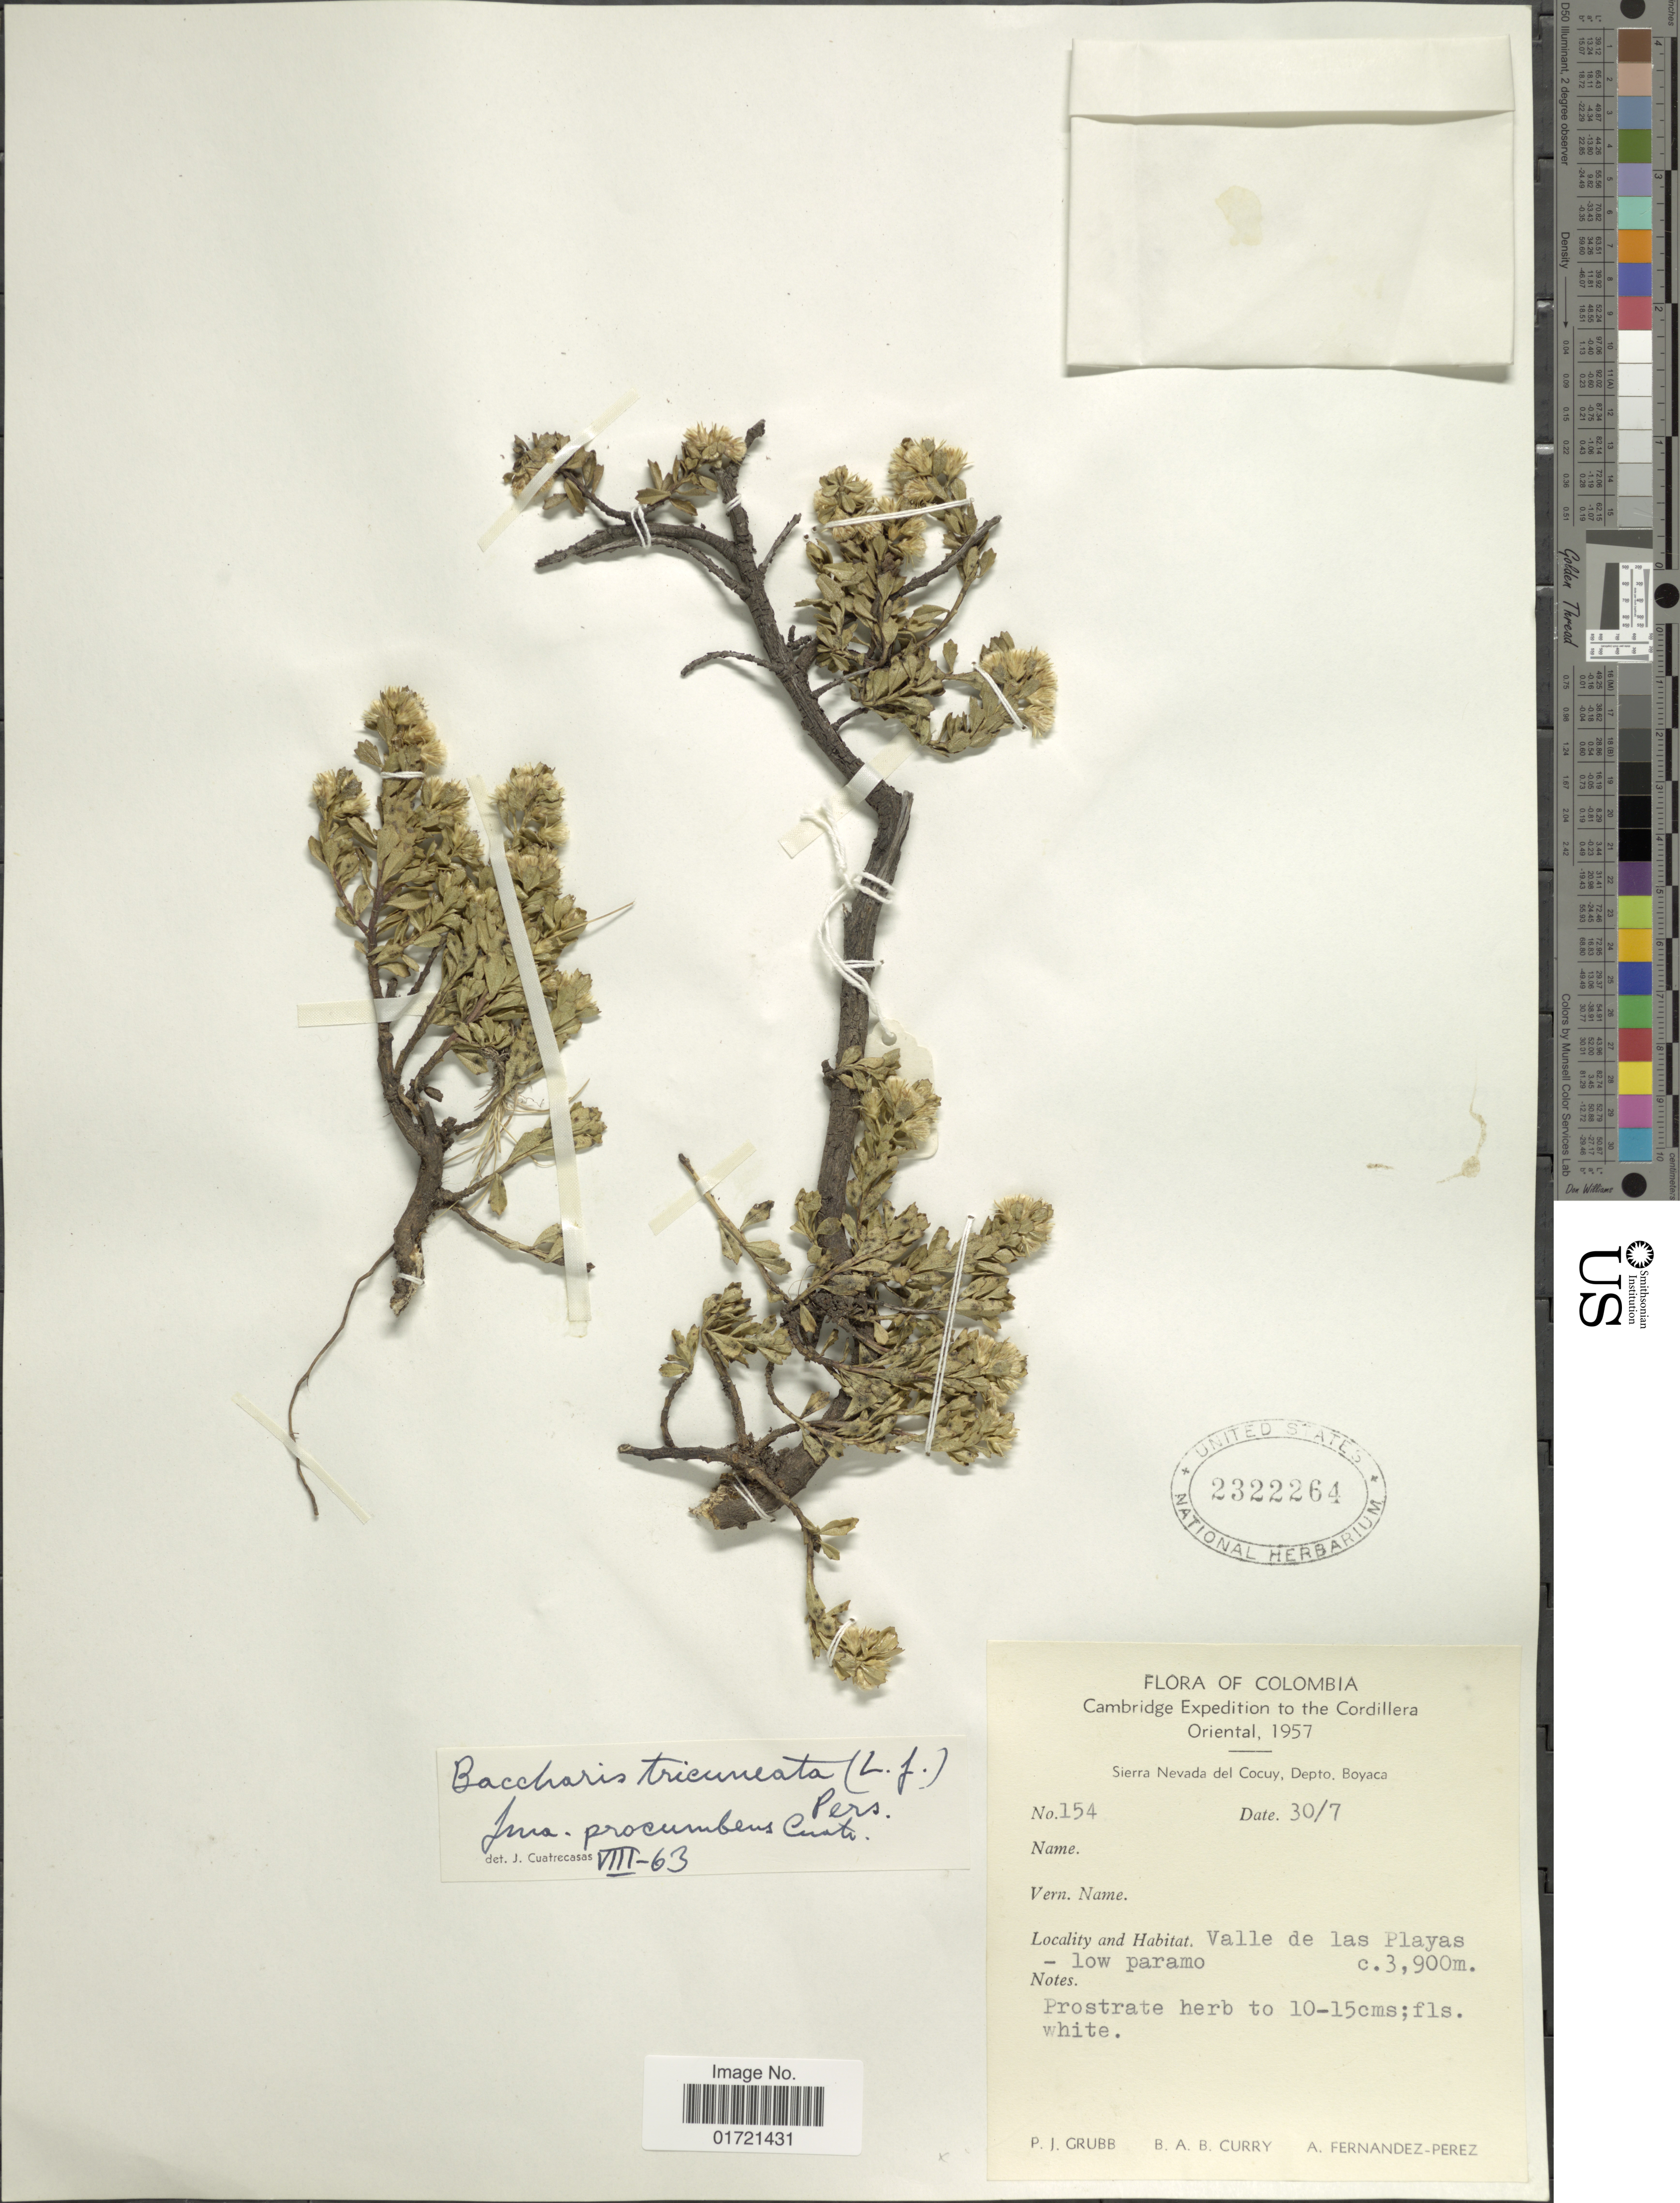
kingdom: Plantae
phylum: Tracheophyta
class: Magnoliopsida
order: Asterales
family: Asteraceae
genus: Baccharis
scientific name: Baccharis tricuneata f. procumbens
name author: Cuatrec.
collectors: P. J. Grubb, B. Curry & A. Fernández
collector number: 154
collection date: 1957-07-30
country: Colombia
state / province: Boyacá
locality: Cordillera Oriental, Sierra Nevada del Cocuy, Valle de las Playas - low paramo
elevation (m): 3900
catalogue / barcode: US 2322264